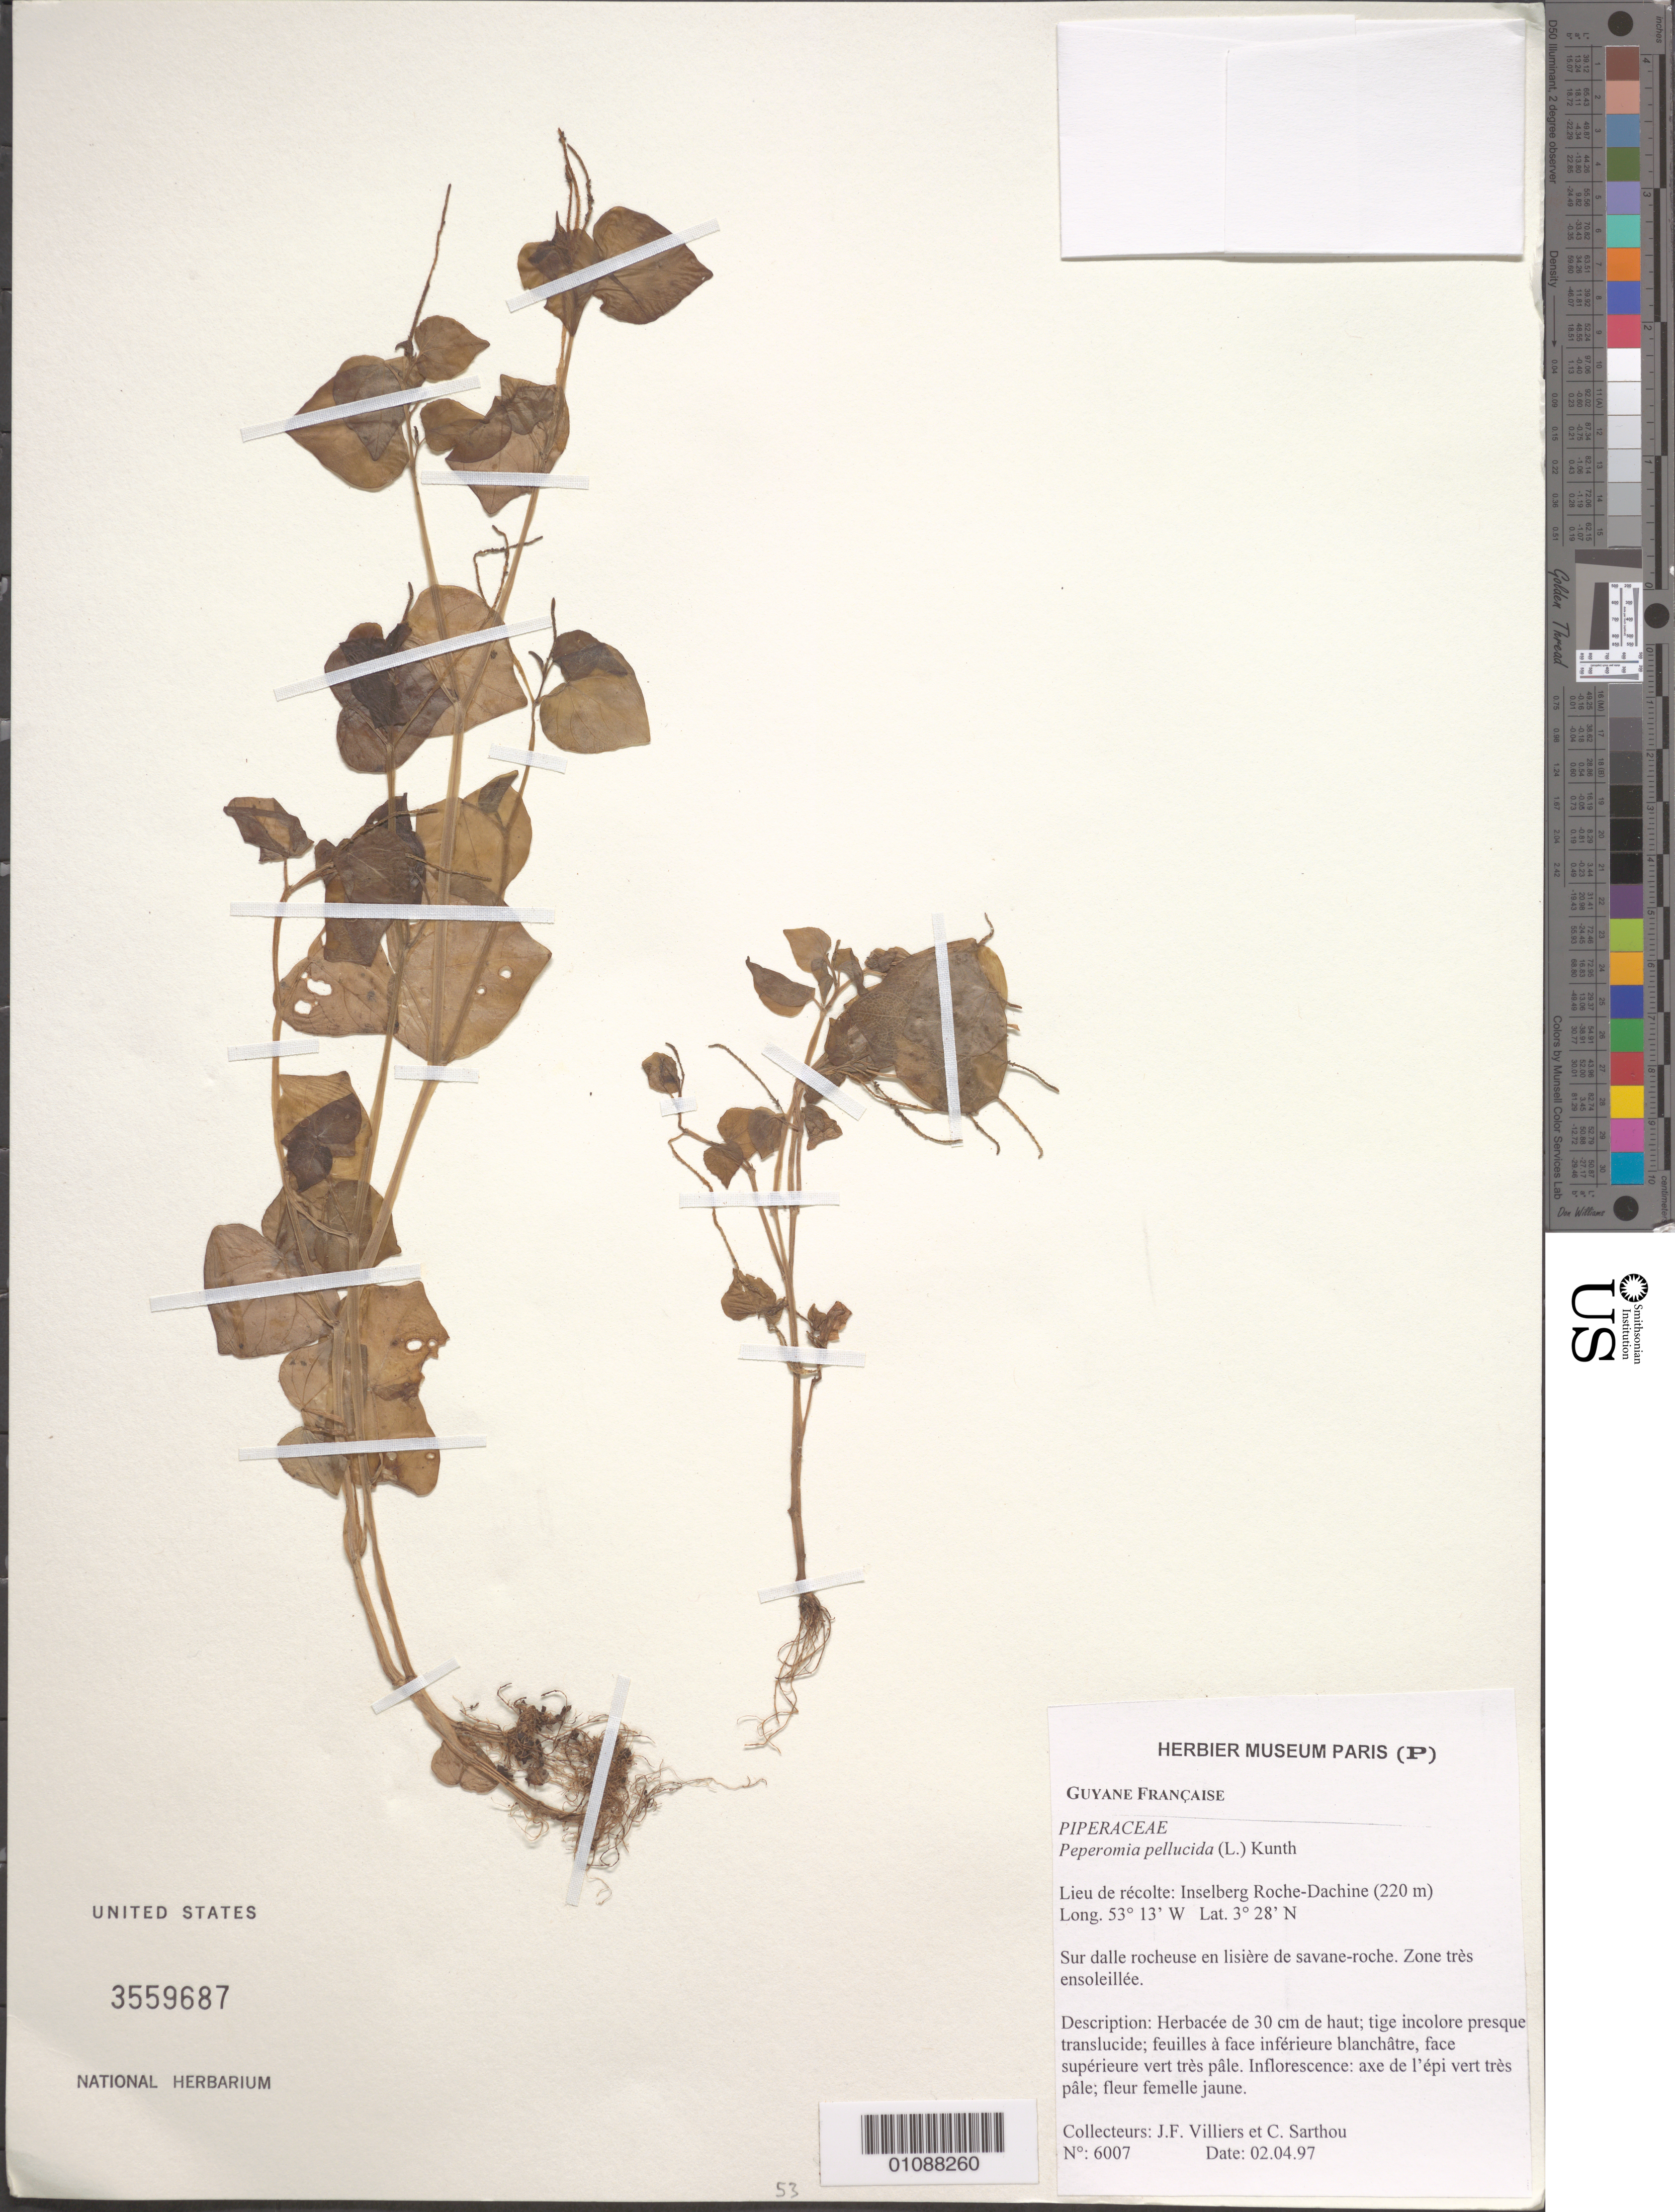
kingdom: Plantae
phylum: Tracheophyta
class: Magnoliopsida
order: Piperales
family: Piperaceae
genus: Peperomia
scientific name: Peperomia pellucida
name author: (L.) Kunth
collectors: J. Villiers & C. Sarthou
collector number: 6007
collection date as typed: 2-Apr-97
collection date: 1997-04-02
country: French Guiana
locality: Lieu de recolte: Inselberg Roche-Dachine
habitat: Sur dalle rocheuse en lisiere de savane-roche. Zone tres ensoleillee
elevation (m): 220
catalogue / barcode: US 3559687